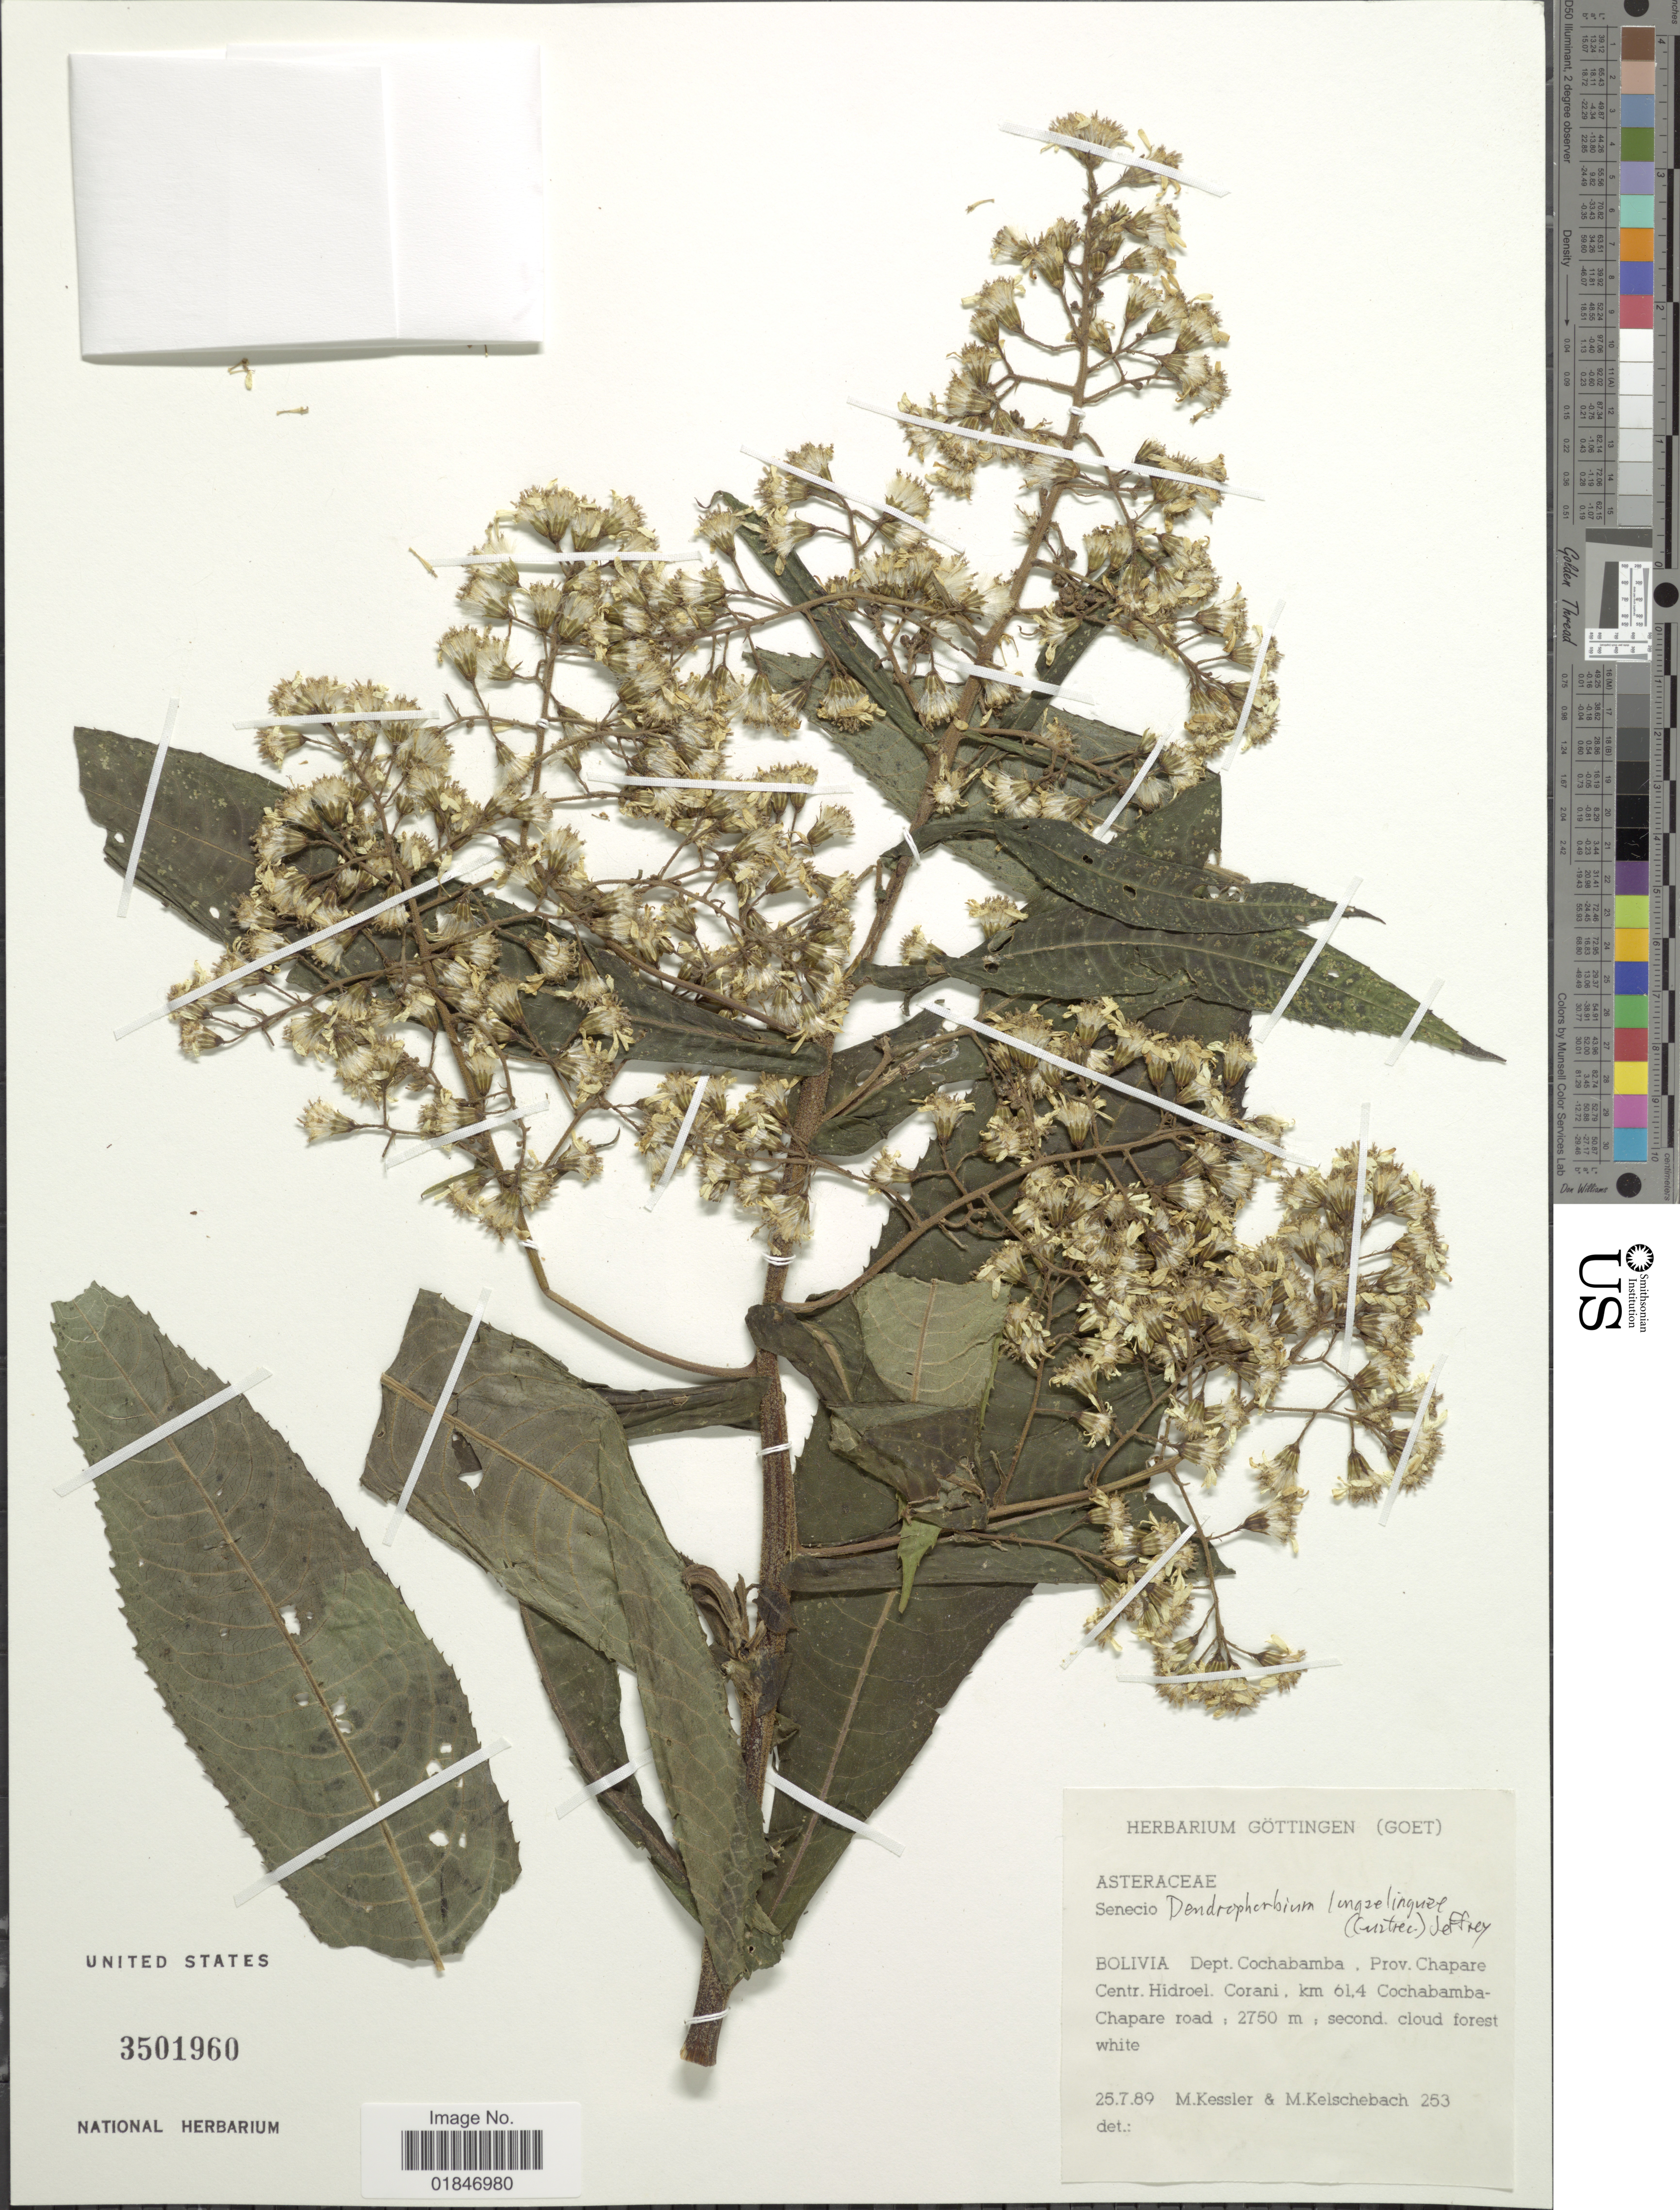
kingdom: Plantae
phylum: Tracheophyta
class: Magnoliopsida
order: Asterales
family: Asteraceae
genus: Dendrophorbium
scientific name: Dendrophorbium longilinguae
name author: (Cuatrec.) C. Jeffrey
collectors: M. Kessler & M. Kelschebach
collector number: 253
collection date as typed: Transcribed d/m/y: 25/7/89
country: Bolivia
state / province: Cochabamba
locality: Bolivia. Dept. Cochabamba, Prov. Chapare Centr. Hirdoel. Corani. km 614, Cochabamba-Chapare road.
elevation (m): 2750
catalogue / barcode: US 3501960